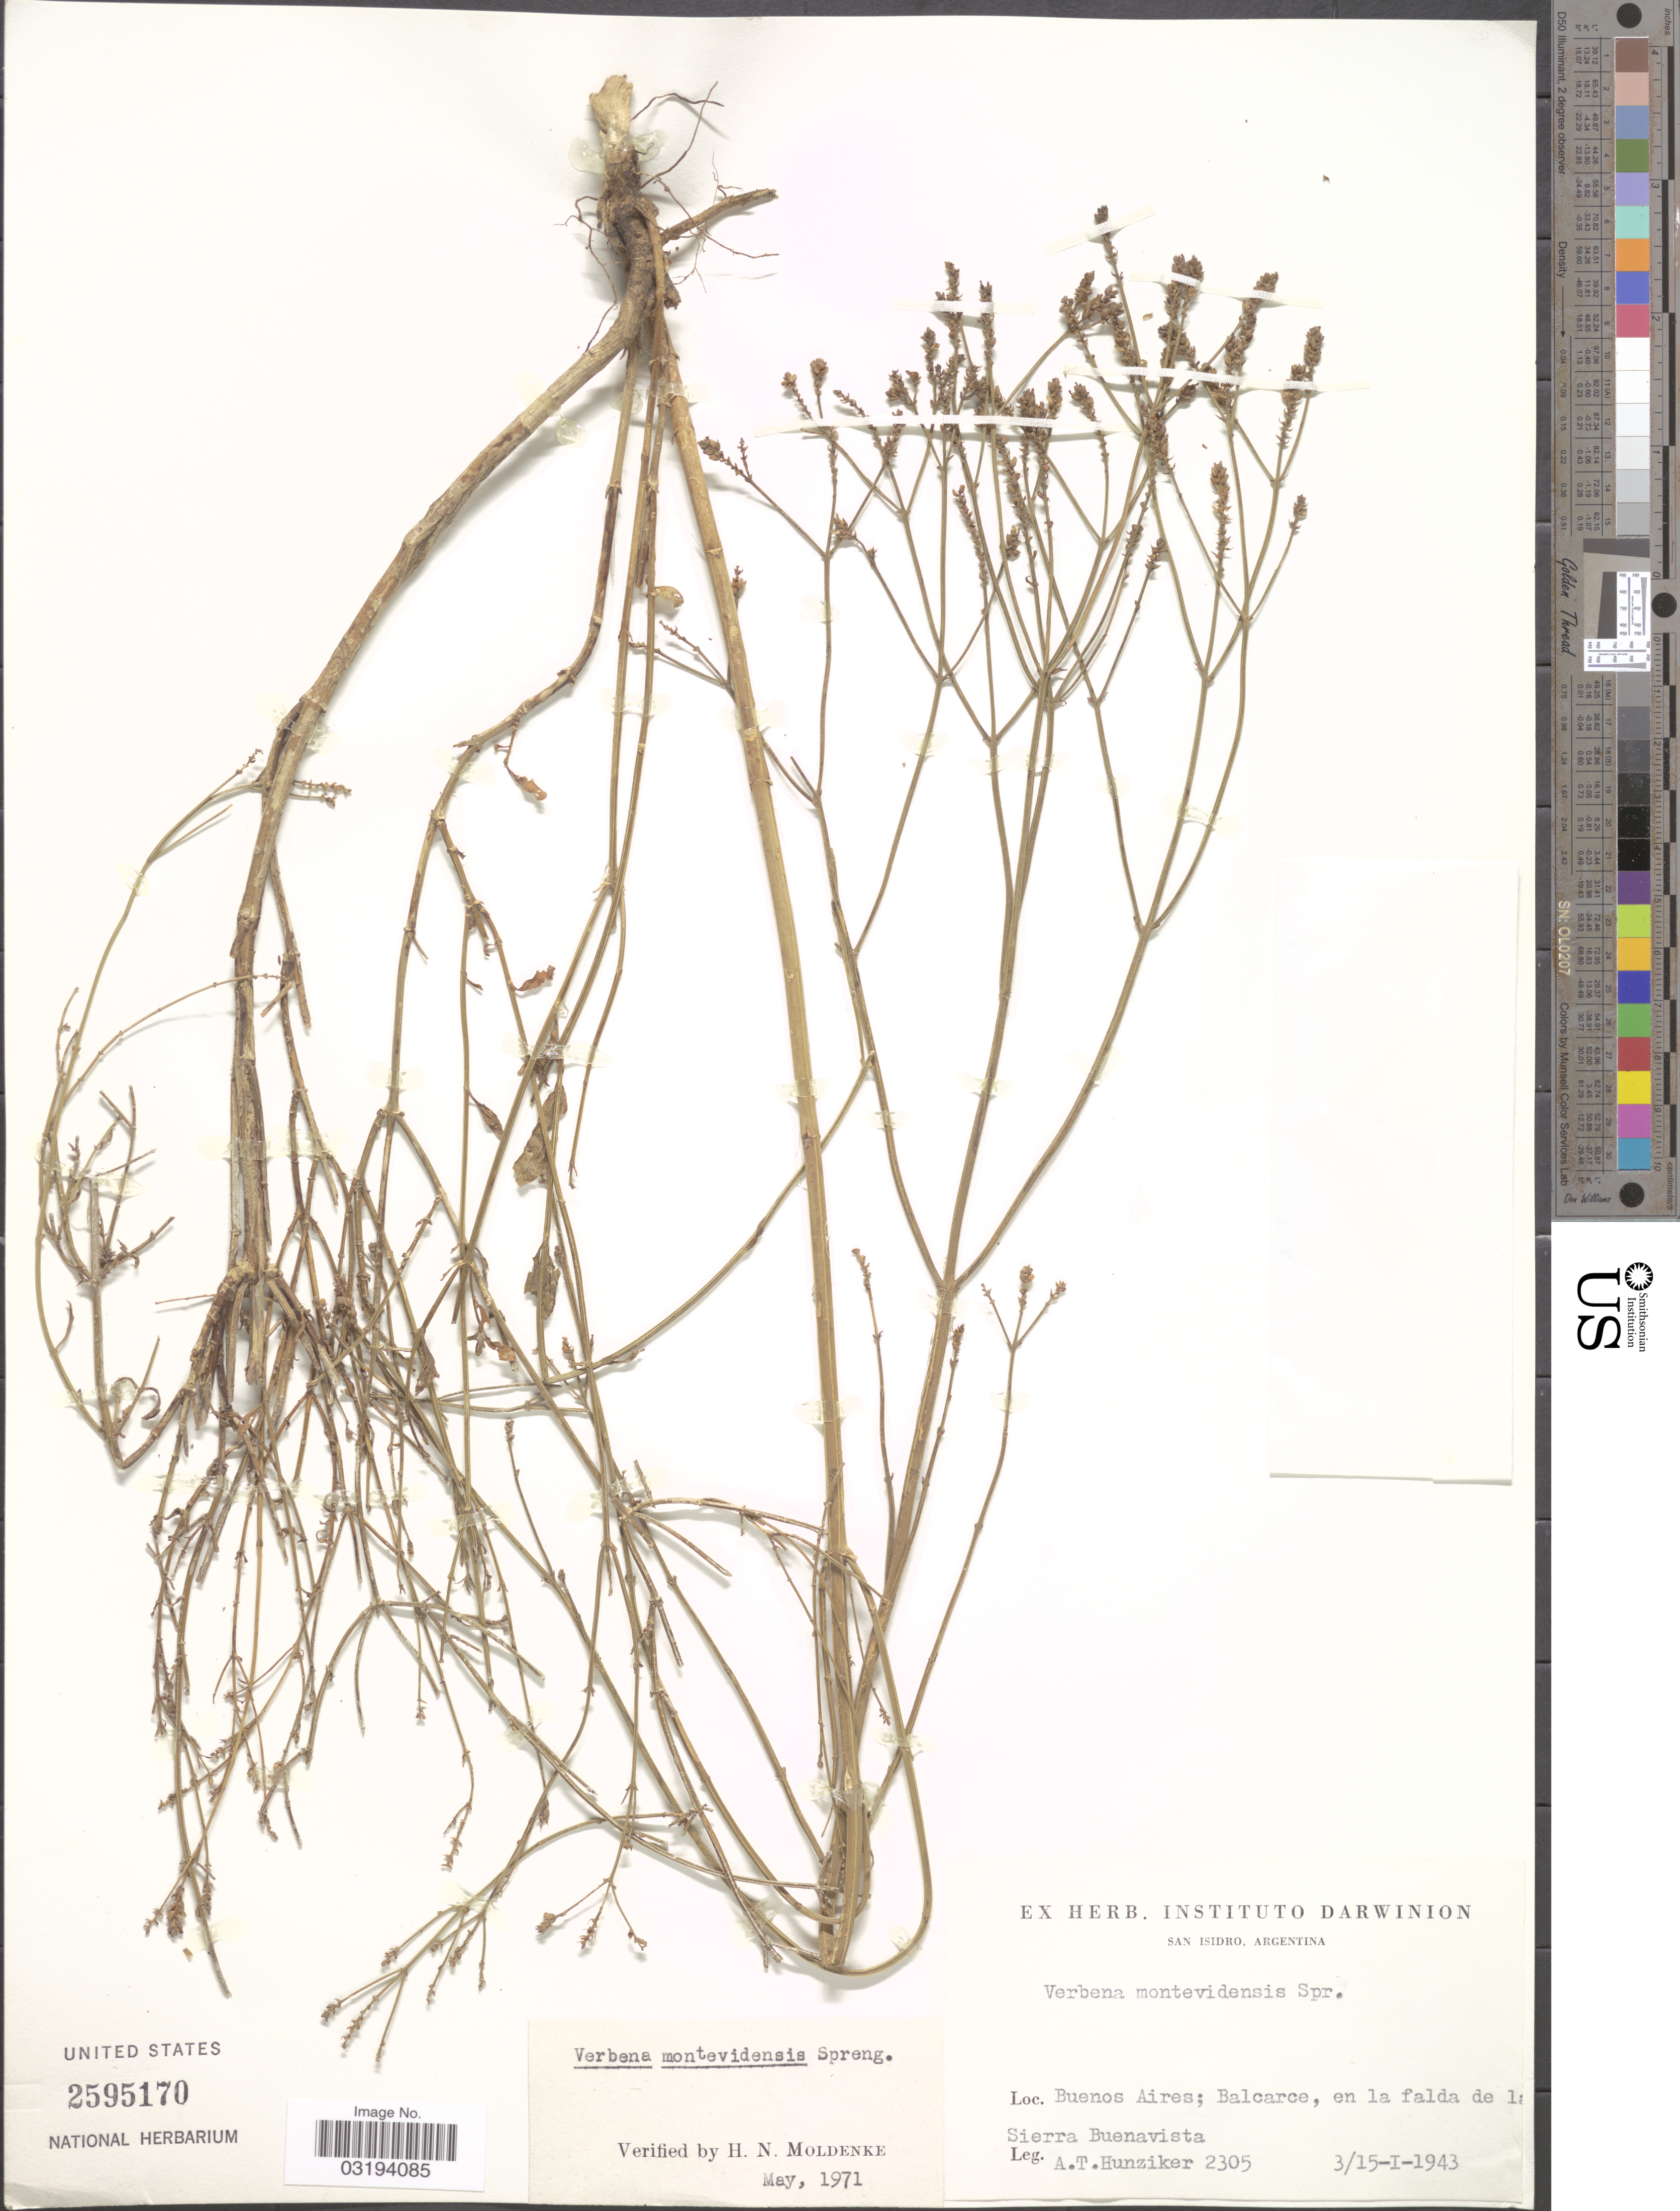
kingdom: Plantae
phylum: Tracheophyta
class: Magnoliopsida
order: Lamiales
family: Verbenaceae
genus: Verbena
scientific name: Verbena montevidensis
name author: Spreng.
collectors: A. T. Hunziker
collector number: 2305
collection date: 1943-01-03/1943-01-15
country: Argentina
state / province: Buenos Aires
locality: Balcarce, en la falda de la Sierra Buenavista.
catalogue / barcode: US 2595170